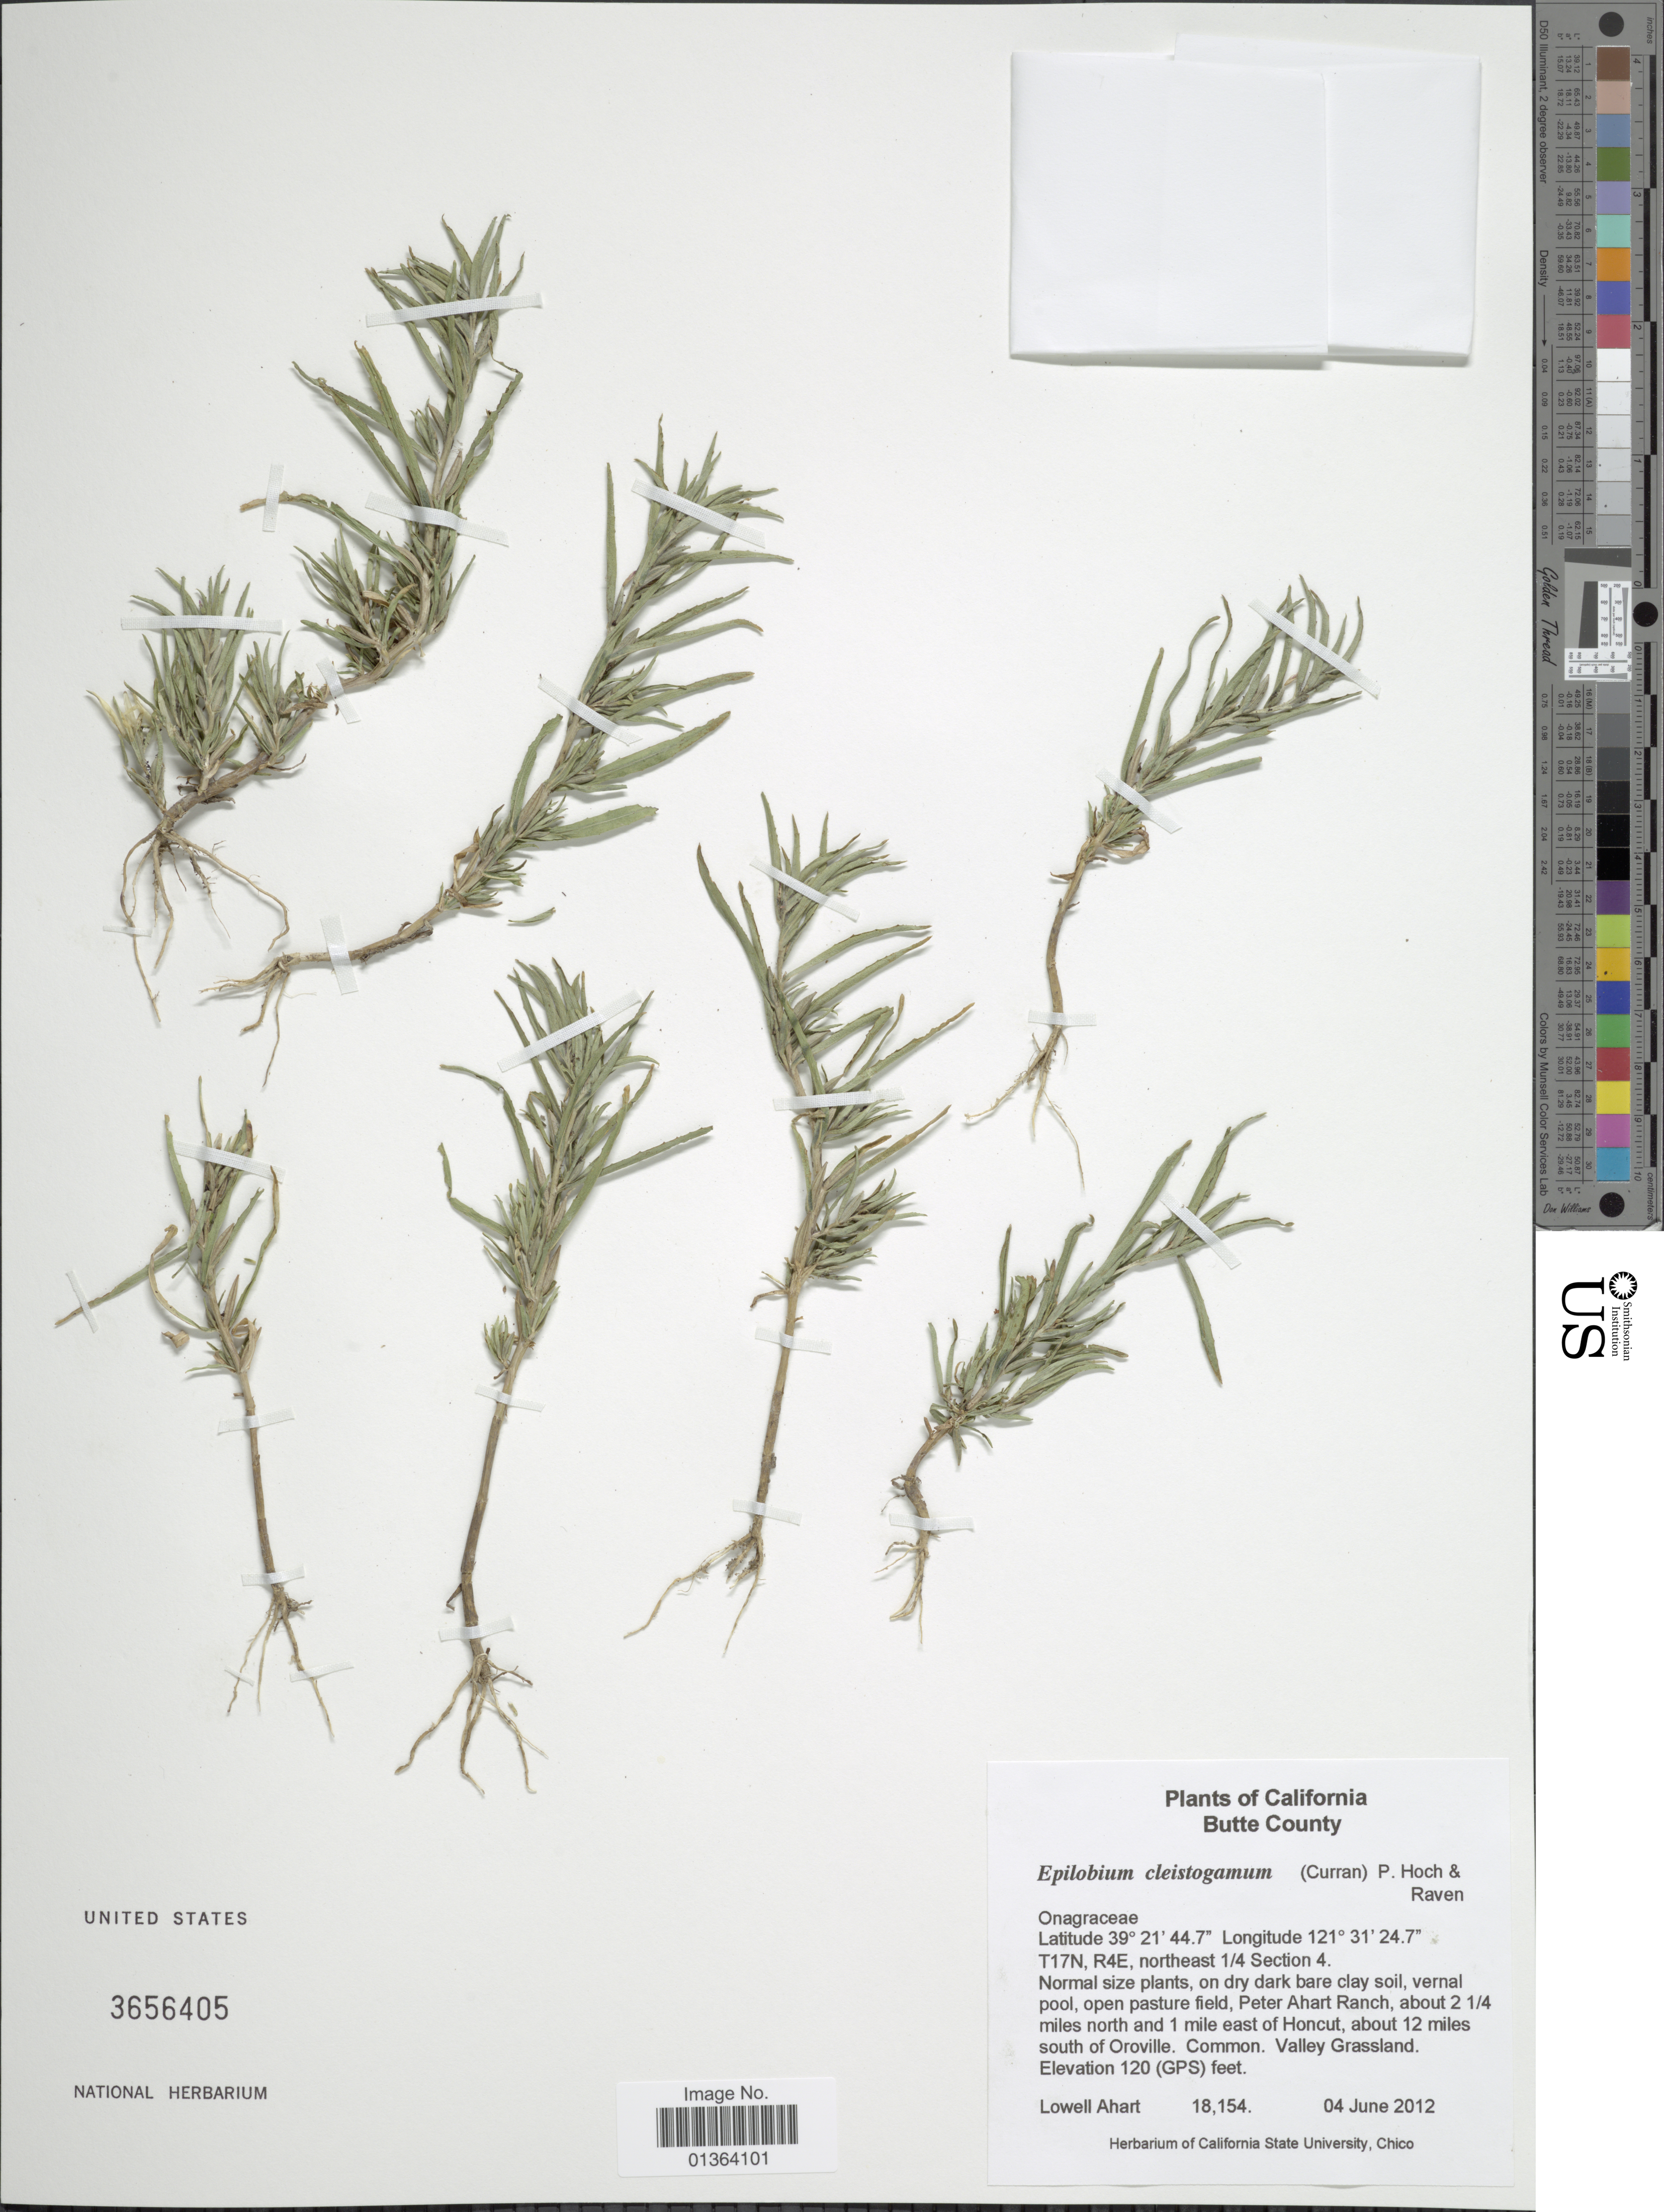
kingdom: Plantae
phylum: Tracheophyta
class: Magnoliopsida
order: Myrtales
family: Onagraceae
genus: Epilobium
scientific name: Epilobium cleistogamum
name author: (Curran) Hoch & P.H. Raven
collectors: L. Ahart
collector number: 18154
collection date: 2012-06-04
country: United States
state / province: California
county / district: Butte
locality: Butte County. Peter Ahart Ranch, about 2 1/4 mile north and 1 mile East of Honcut, about 12 miles south of Oroville.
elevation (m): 37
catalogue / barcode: US 3656405